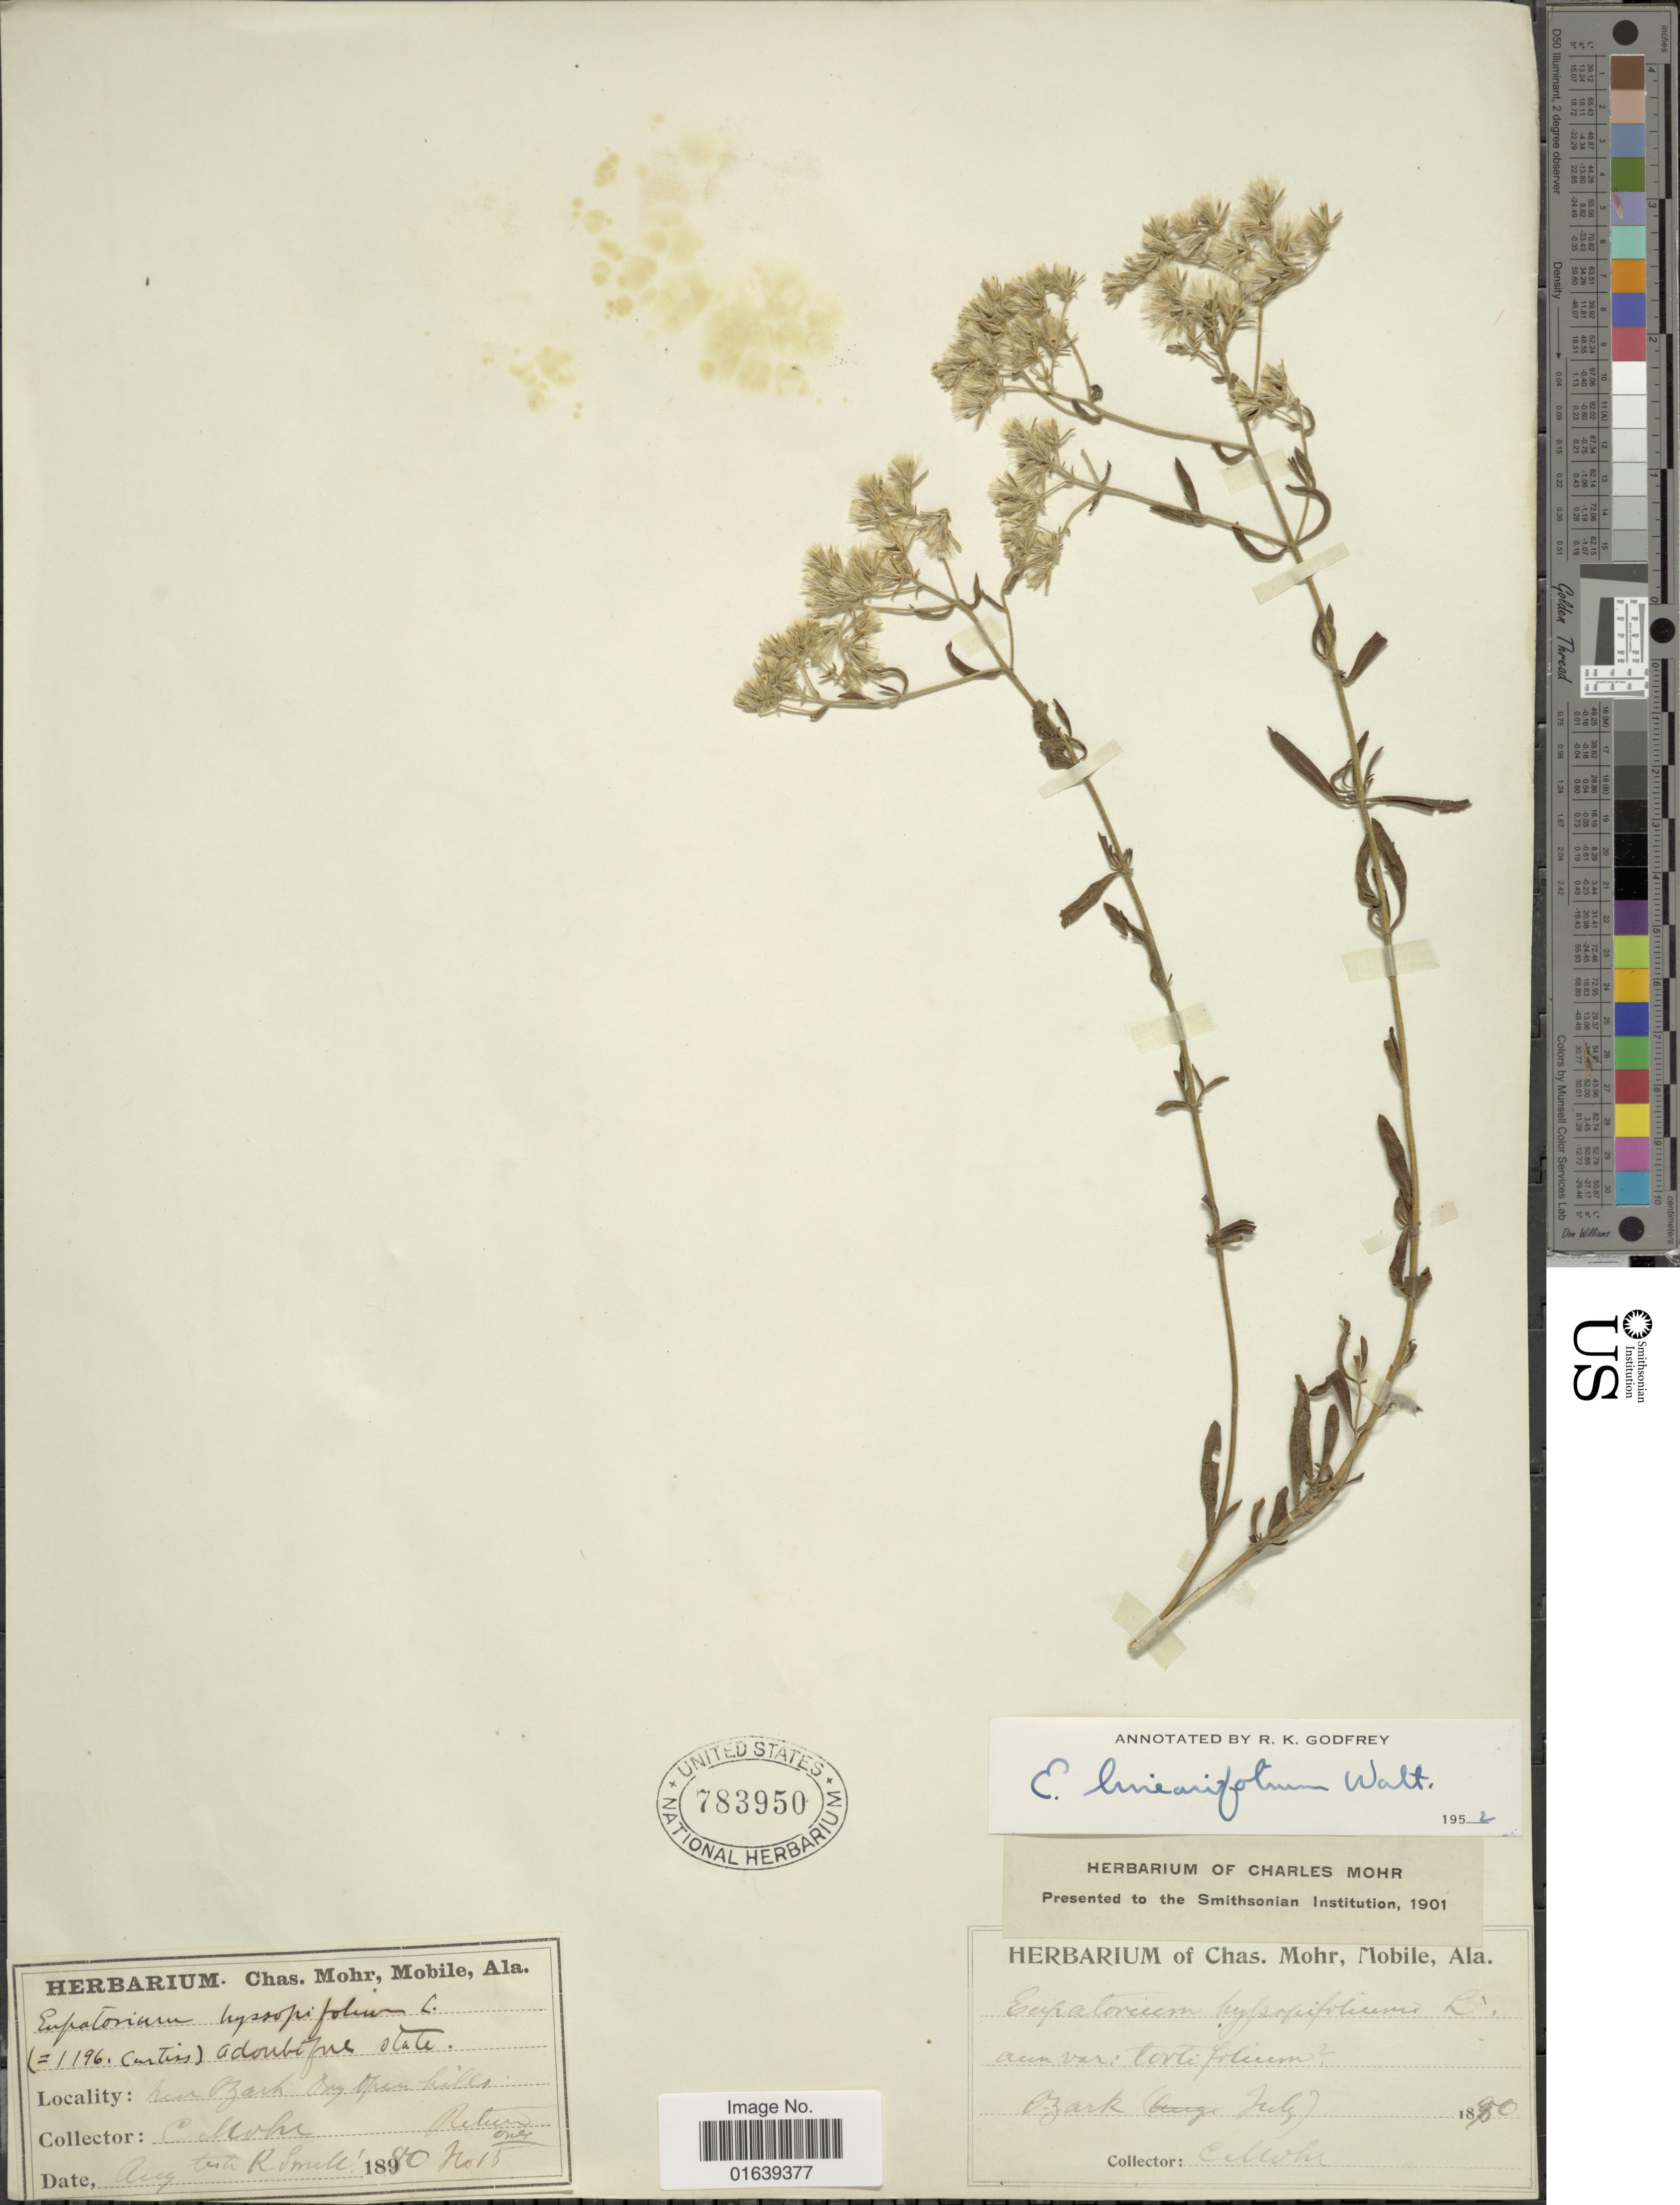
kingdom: Plantae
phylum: Tracheophyta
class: Magnoliopsida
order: Asterales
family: Asteraceae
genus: Eupatorium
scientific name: Eupatorium linearifolium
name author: Walter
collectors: Mohr, C. T. (herbarium)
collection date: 1890-07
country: United States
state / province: Alabama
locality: Mobile. Ala. Near Ozark dry open fields.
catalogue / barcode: US 783950